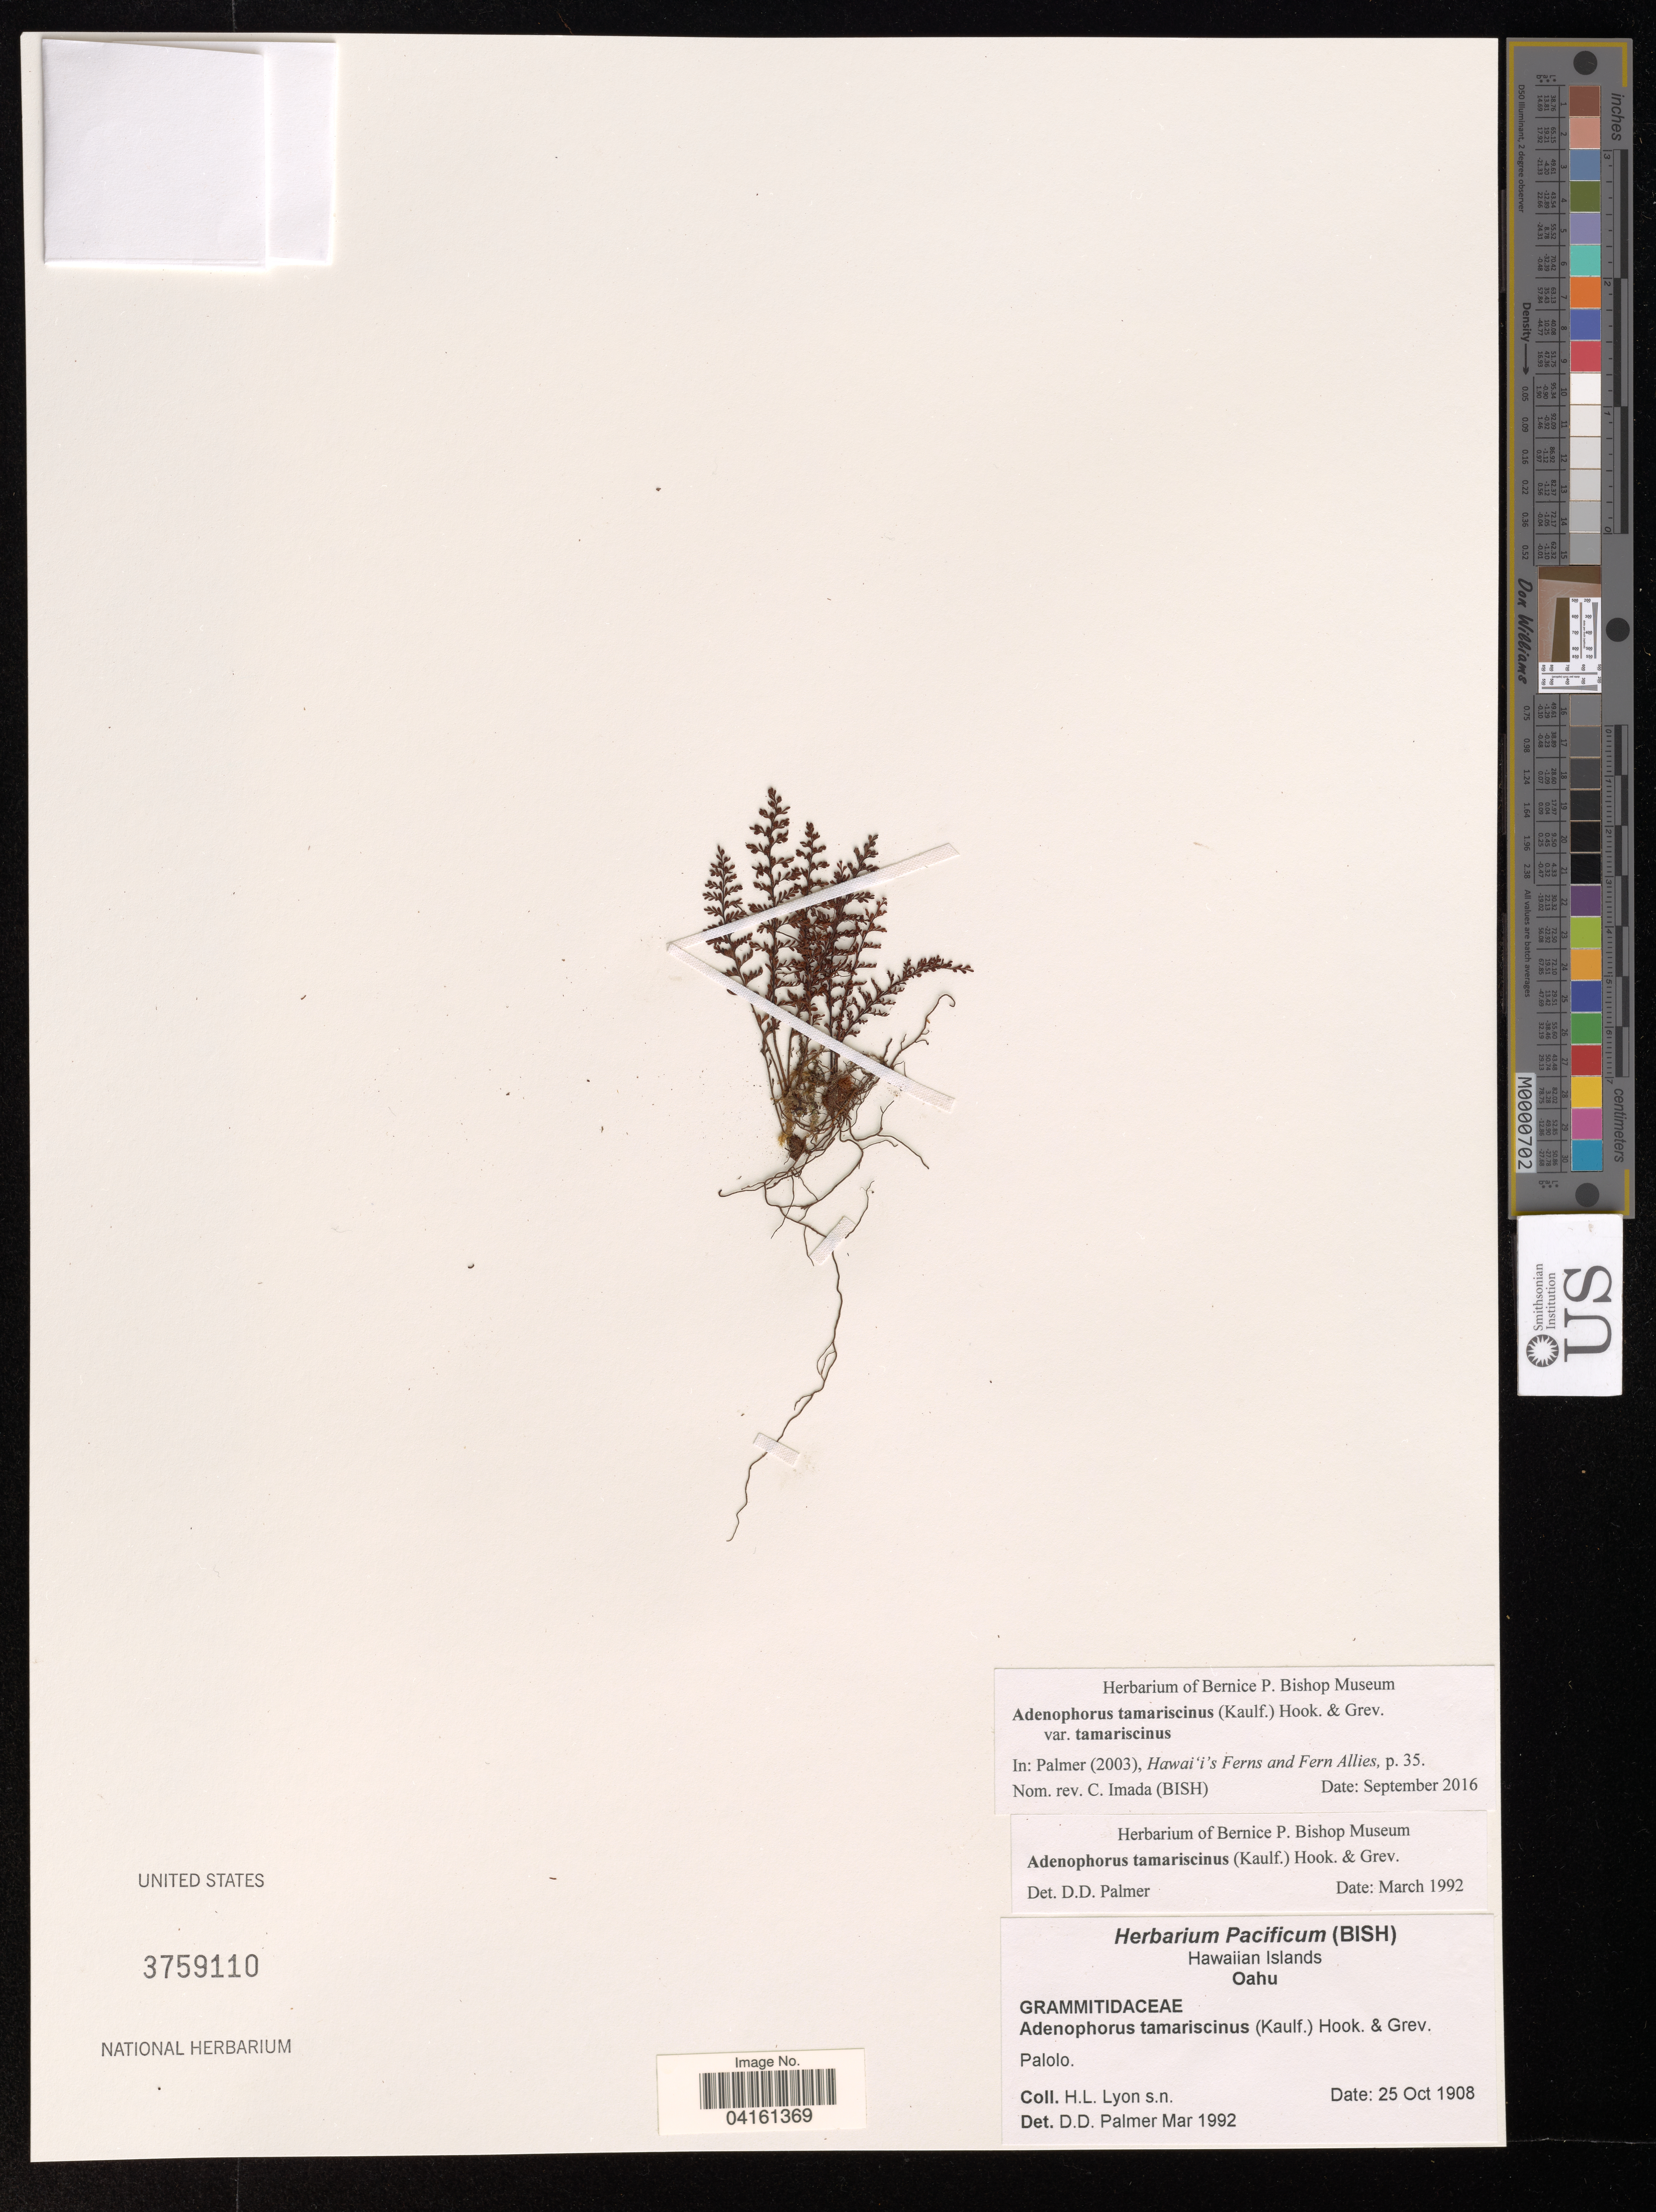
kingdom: Plantae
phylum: Tracheophyta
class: Polypodiopsida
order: Polypodiales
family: Polypodiaceae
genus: Adenophorus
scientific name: Adenophorus tamariscinus var. tamariscinus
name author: Hook. & Grev.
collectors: H. Lyon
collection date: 1908-10-25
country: United States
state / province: Hawaii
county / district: Honolulu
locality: Hawaiian Islands. Oahu. Palolo.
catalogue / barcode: US 3759110